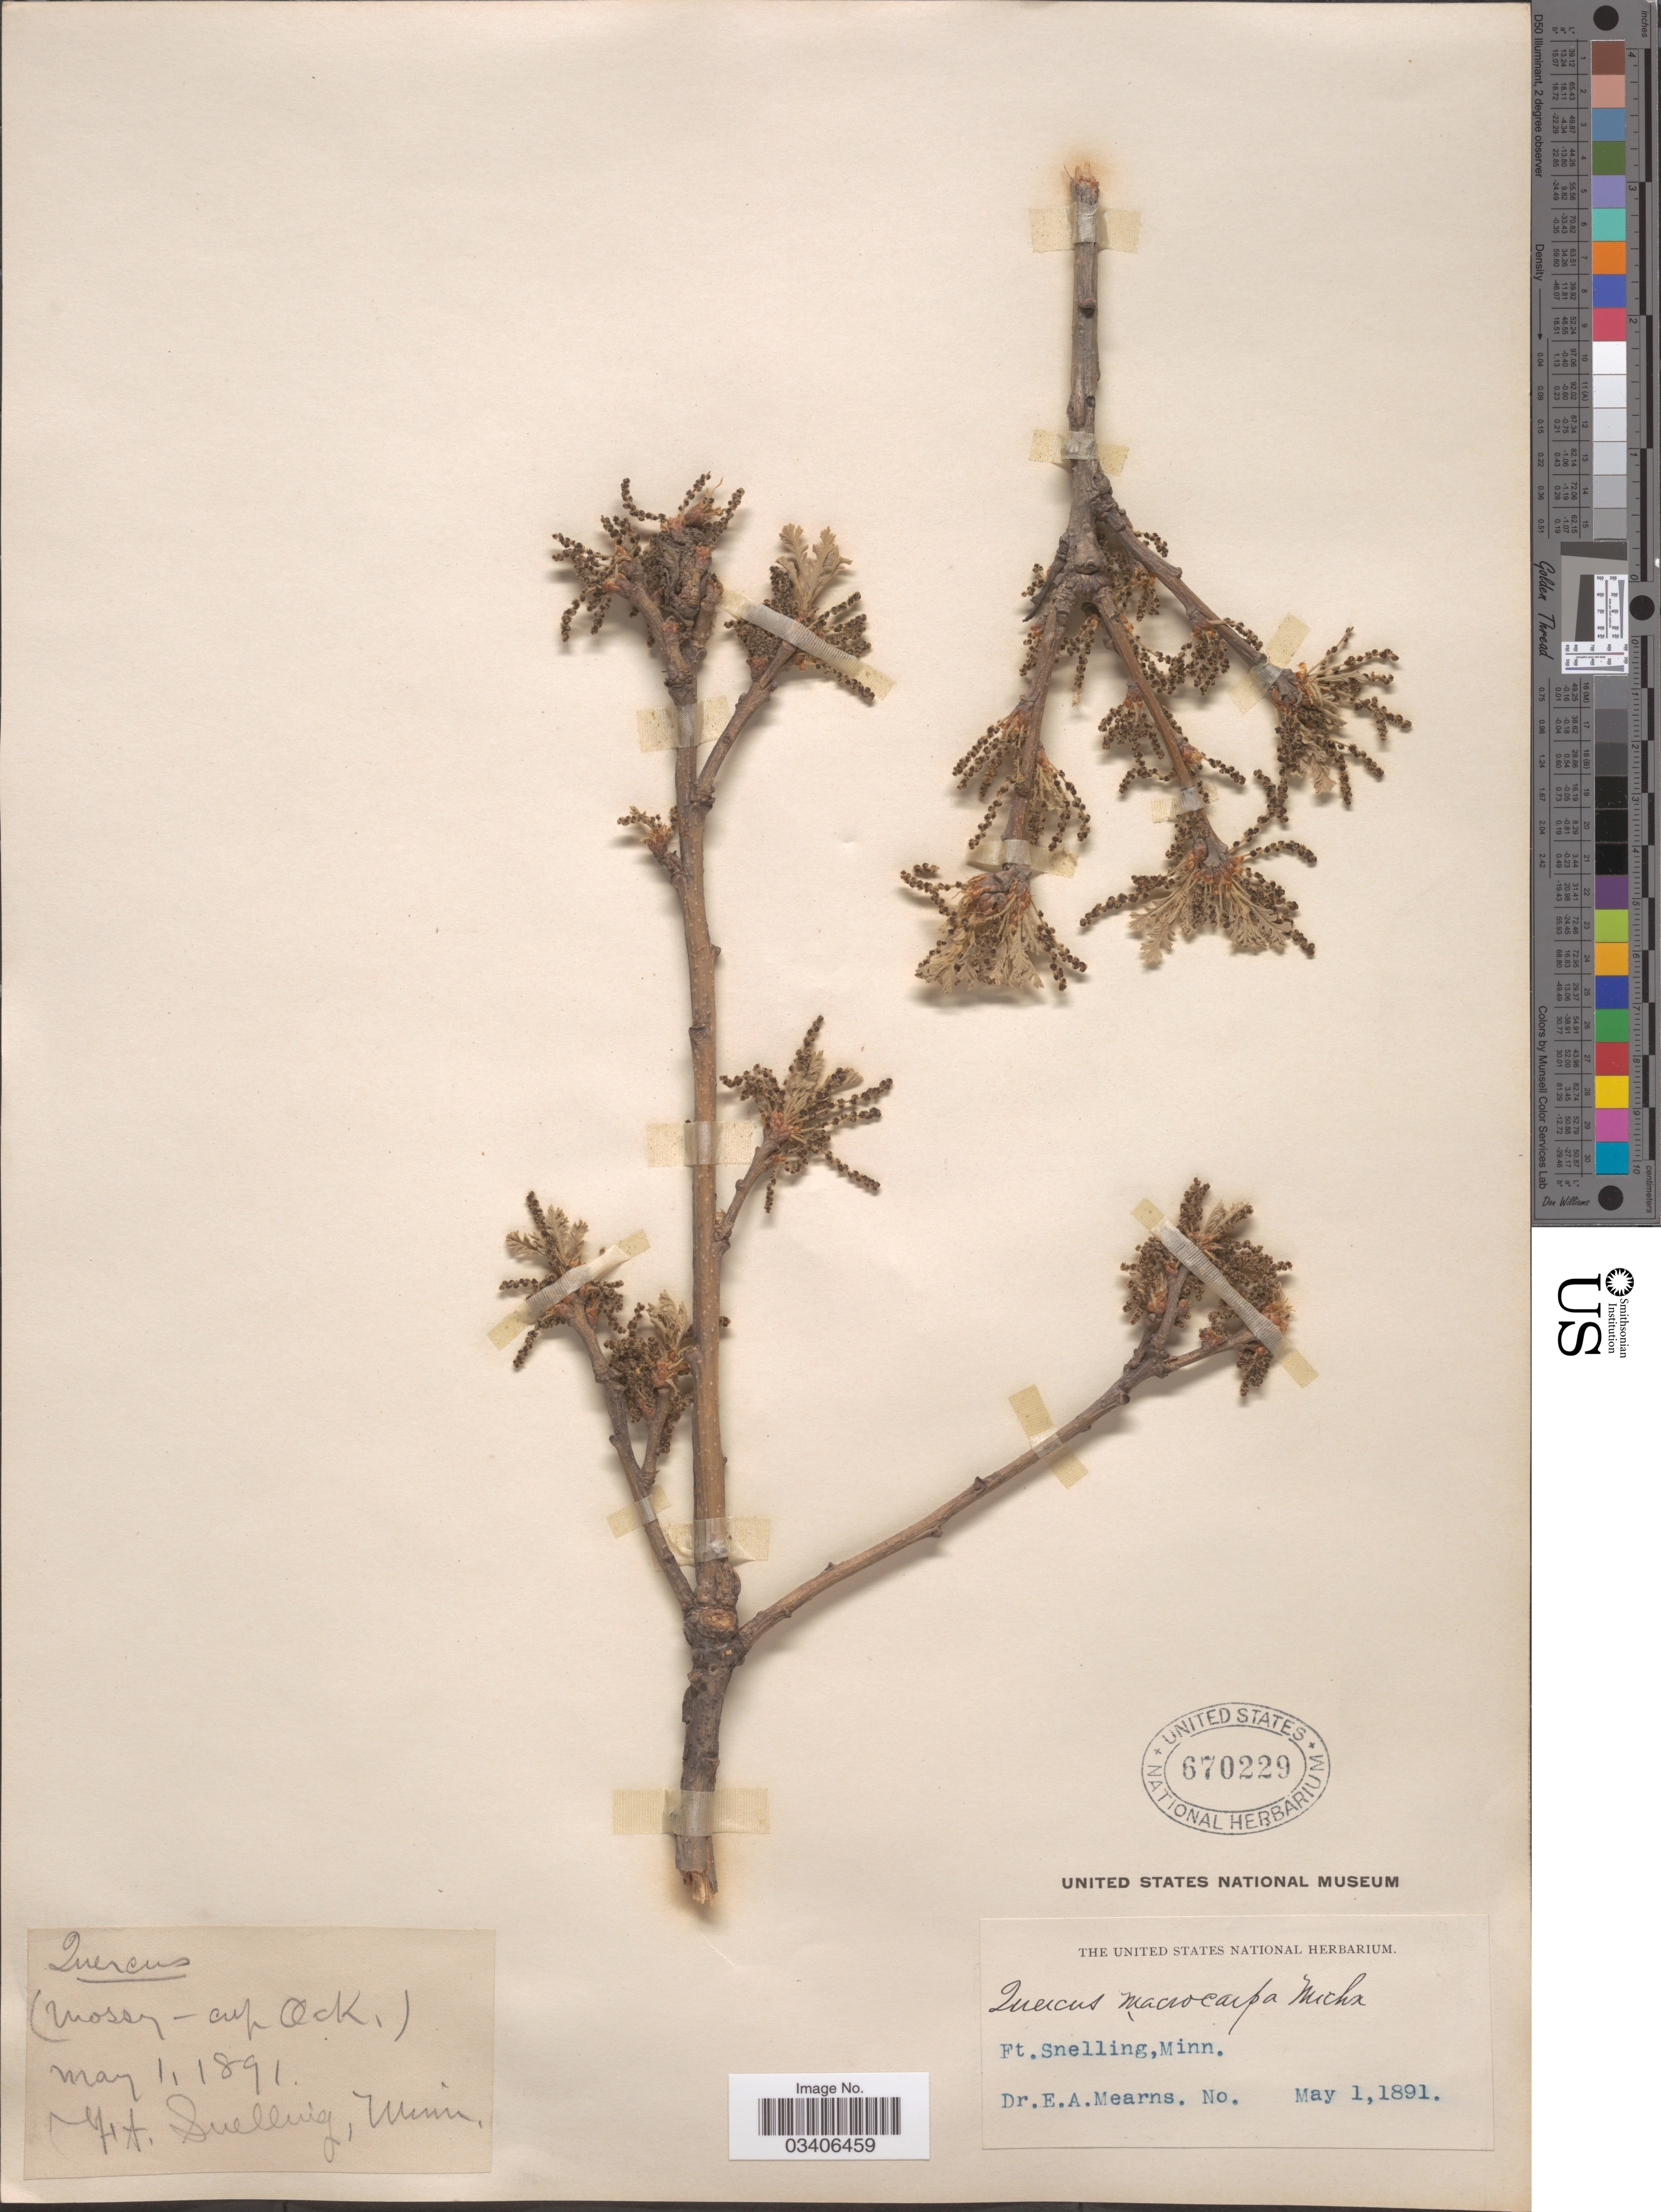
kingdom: Plantae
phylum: Tracheophyta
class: Magnoliopsida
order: Fagales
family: Fagaceae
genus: Quercus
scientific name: Quercus macrocarpa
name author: Michx.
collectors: E. A. Mearns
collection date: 1891-05-01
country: United States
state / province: Minnesota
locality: Ft. Snelling.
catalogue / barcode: US 670229